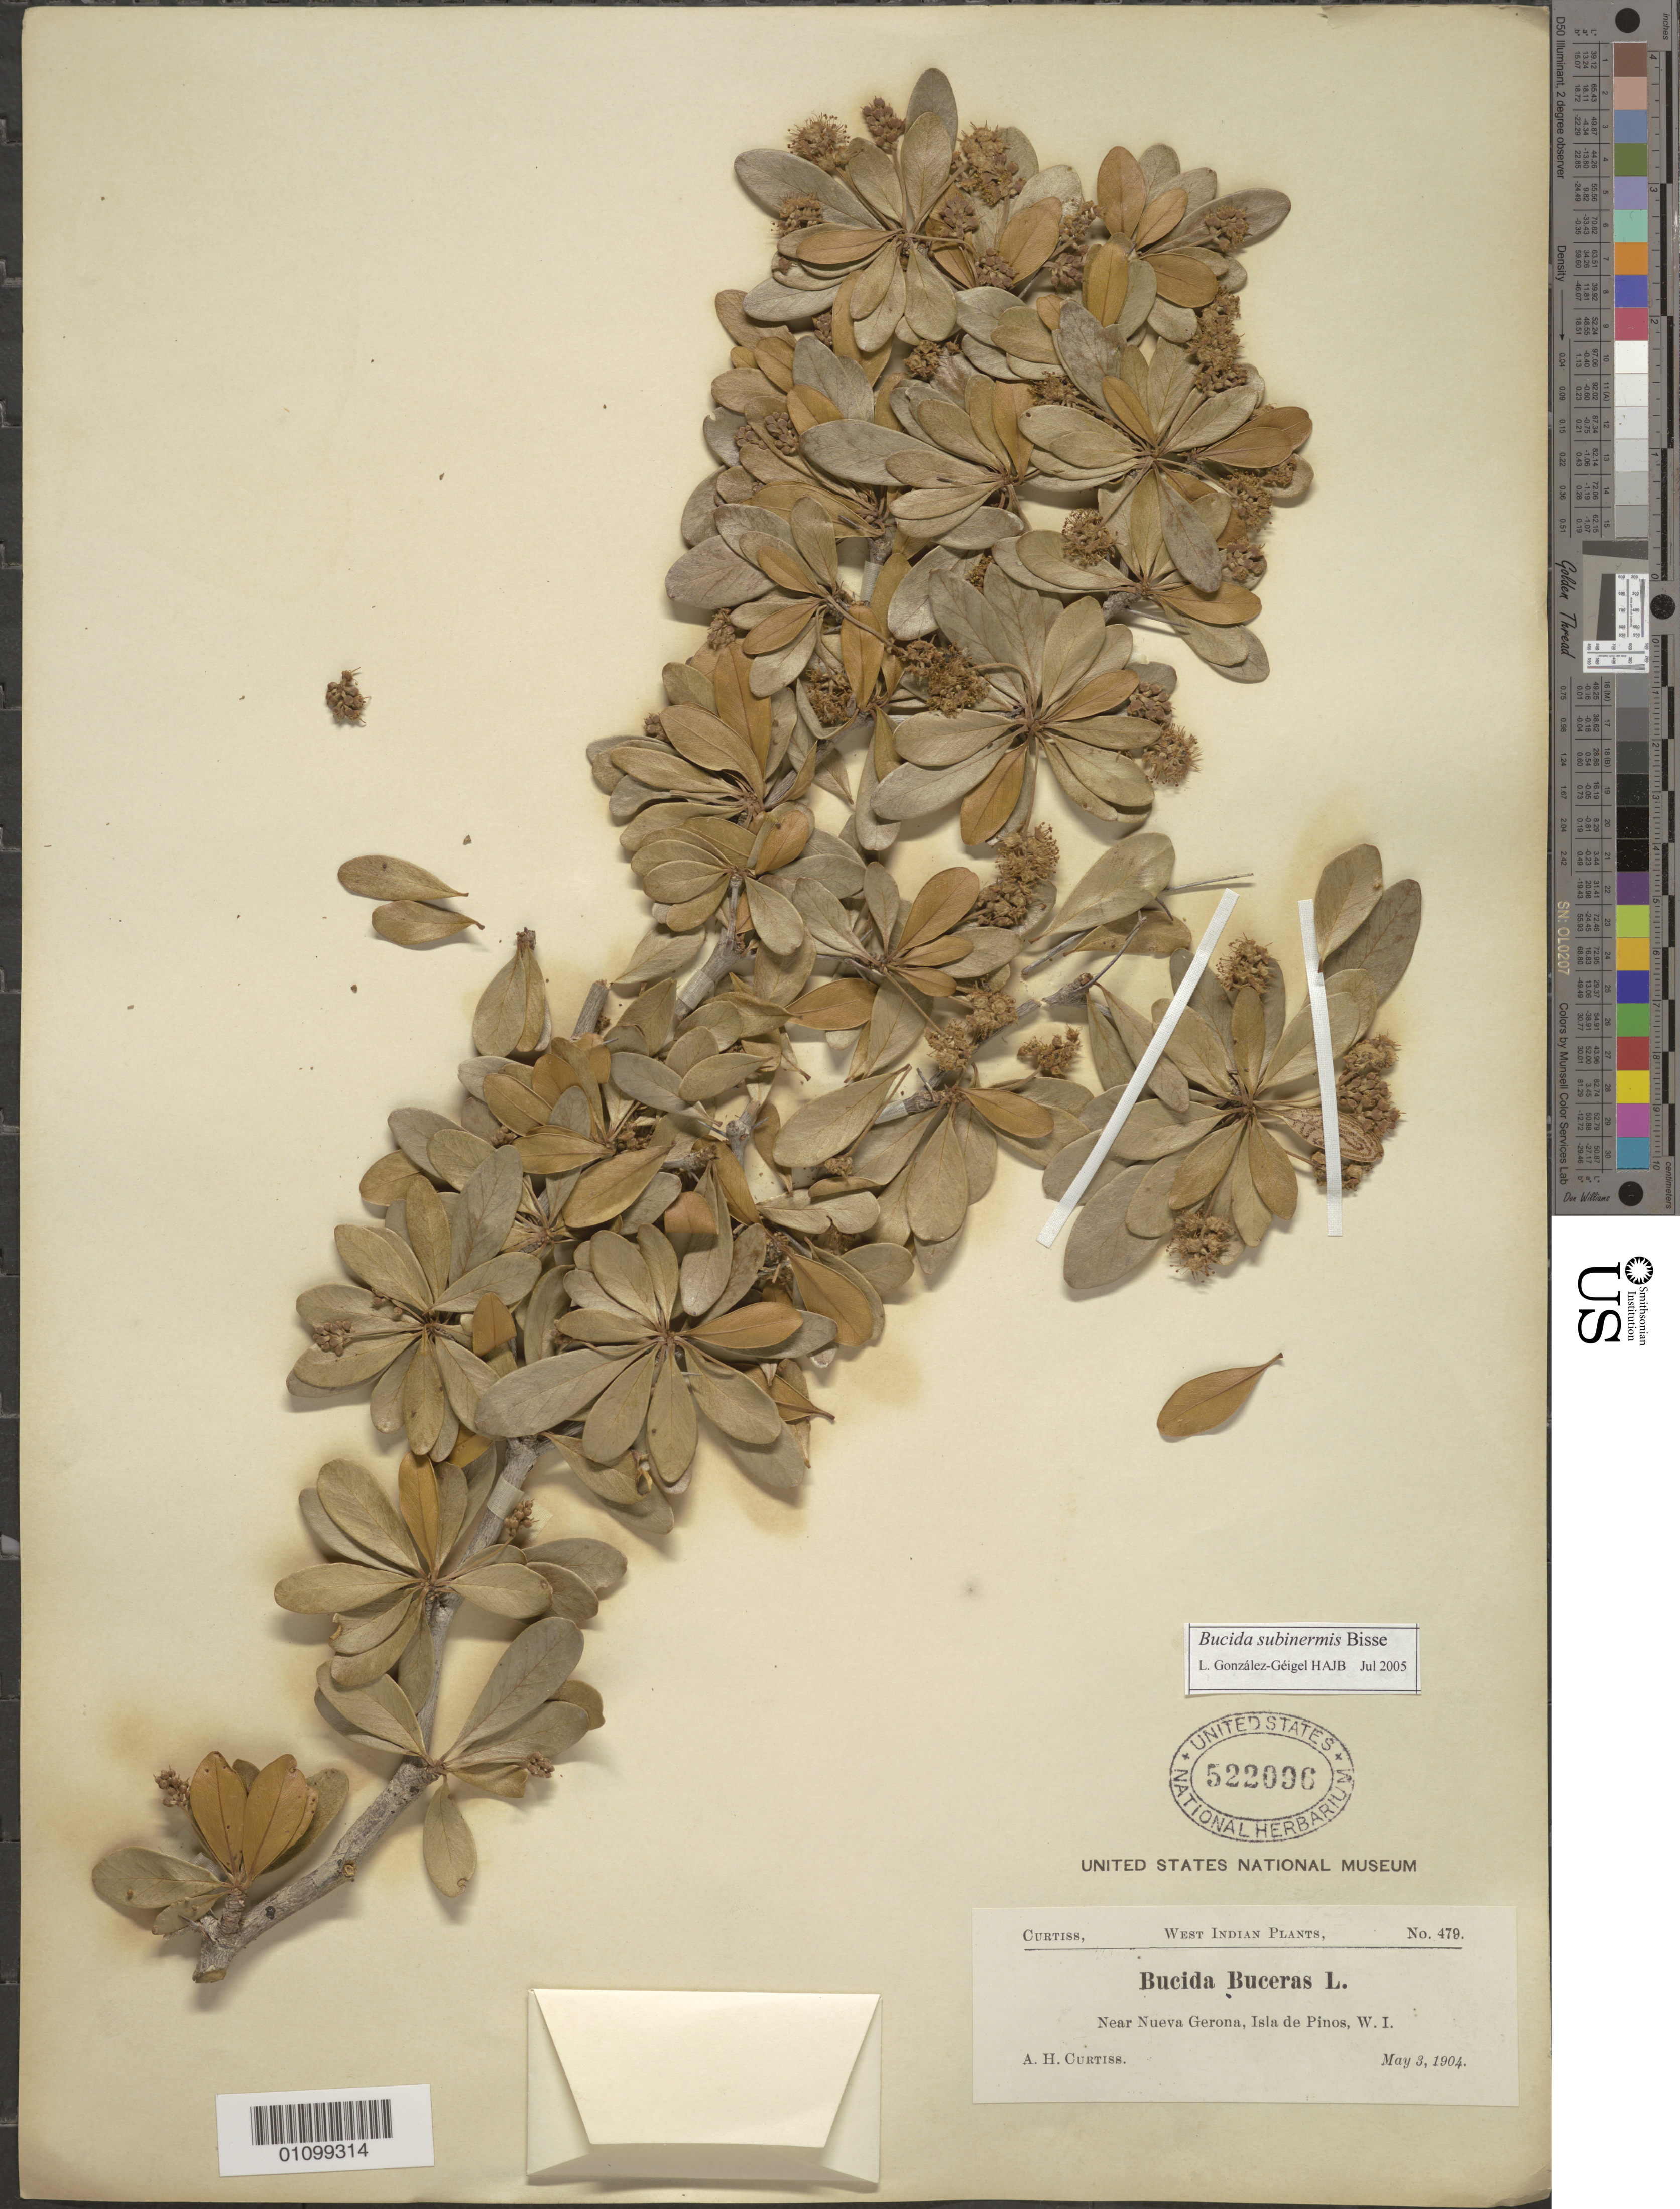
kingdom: Plantae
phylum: Tracheophyta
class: Magnoliopsida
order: Myrtales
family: Combretaceae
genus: Terminalia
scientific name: Terminalia buceras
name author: (L.) C. Wright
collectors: A. H. Curtiss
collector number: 479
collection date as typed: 03 May 1904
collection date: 1904-05-03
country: Cuba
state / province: Isla de La Juventud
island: Isla de la Juventud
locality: Isle of Pines, Near Nueva Gerona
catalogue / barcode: US 522096